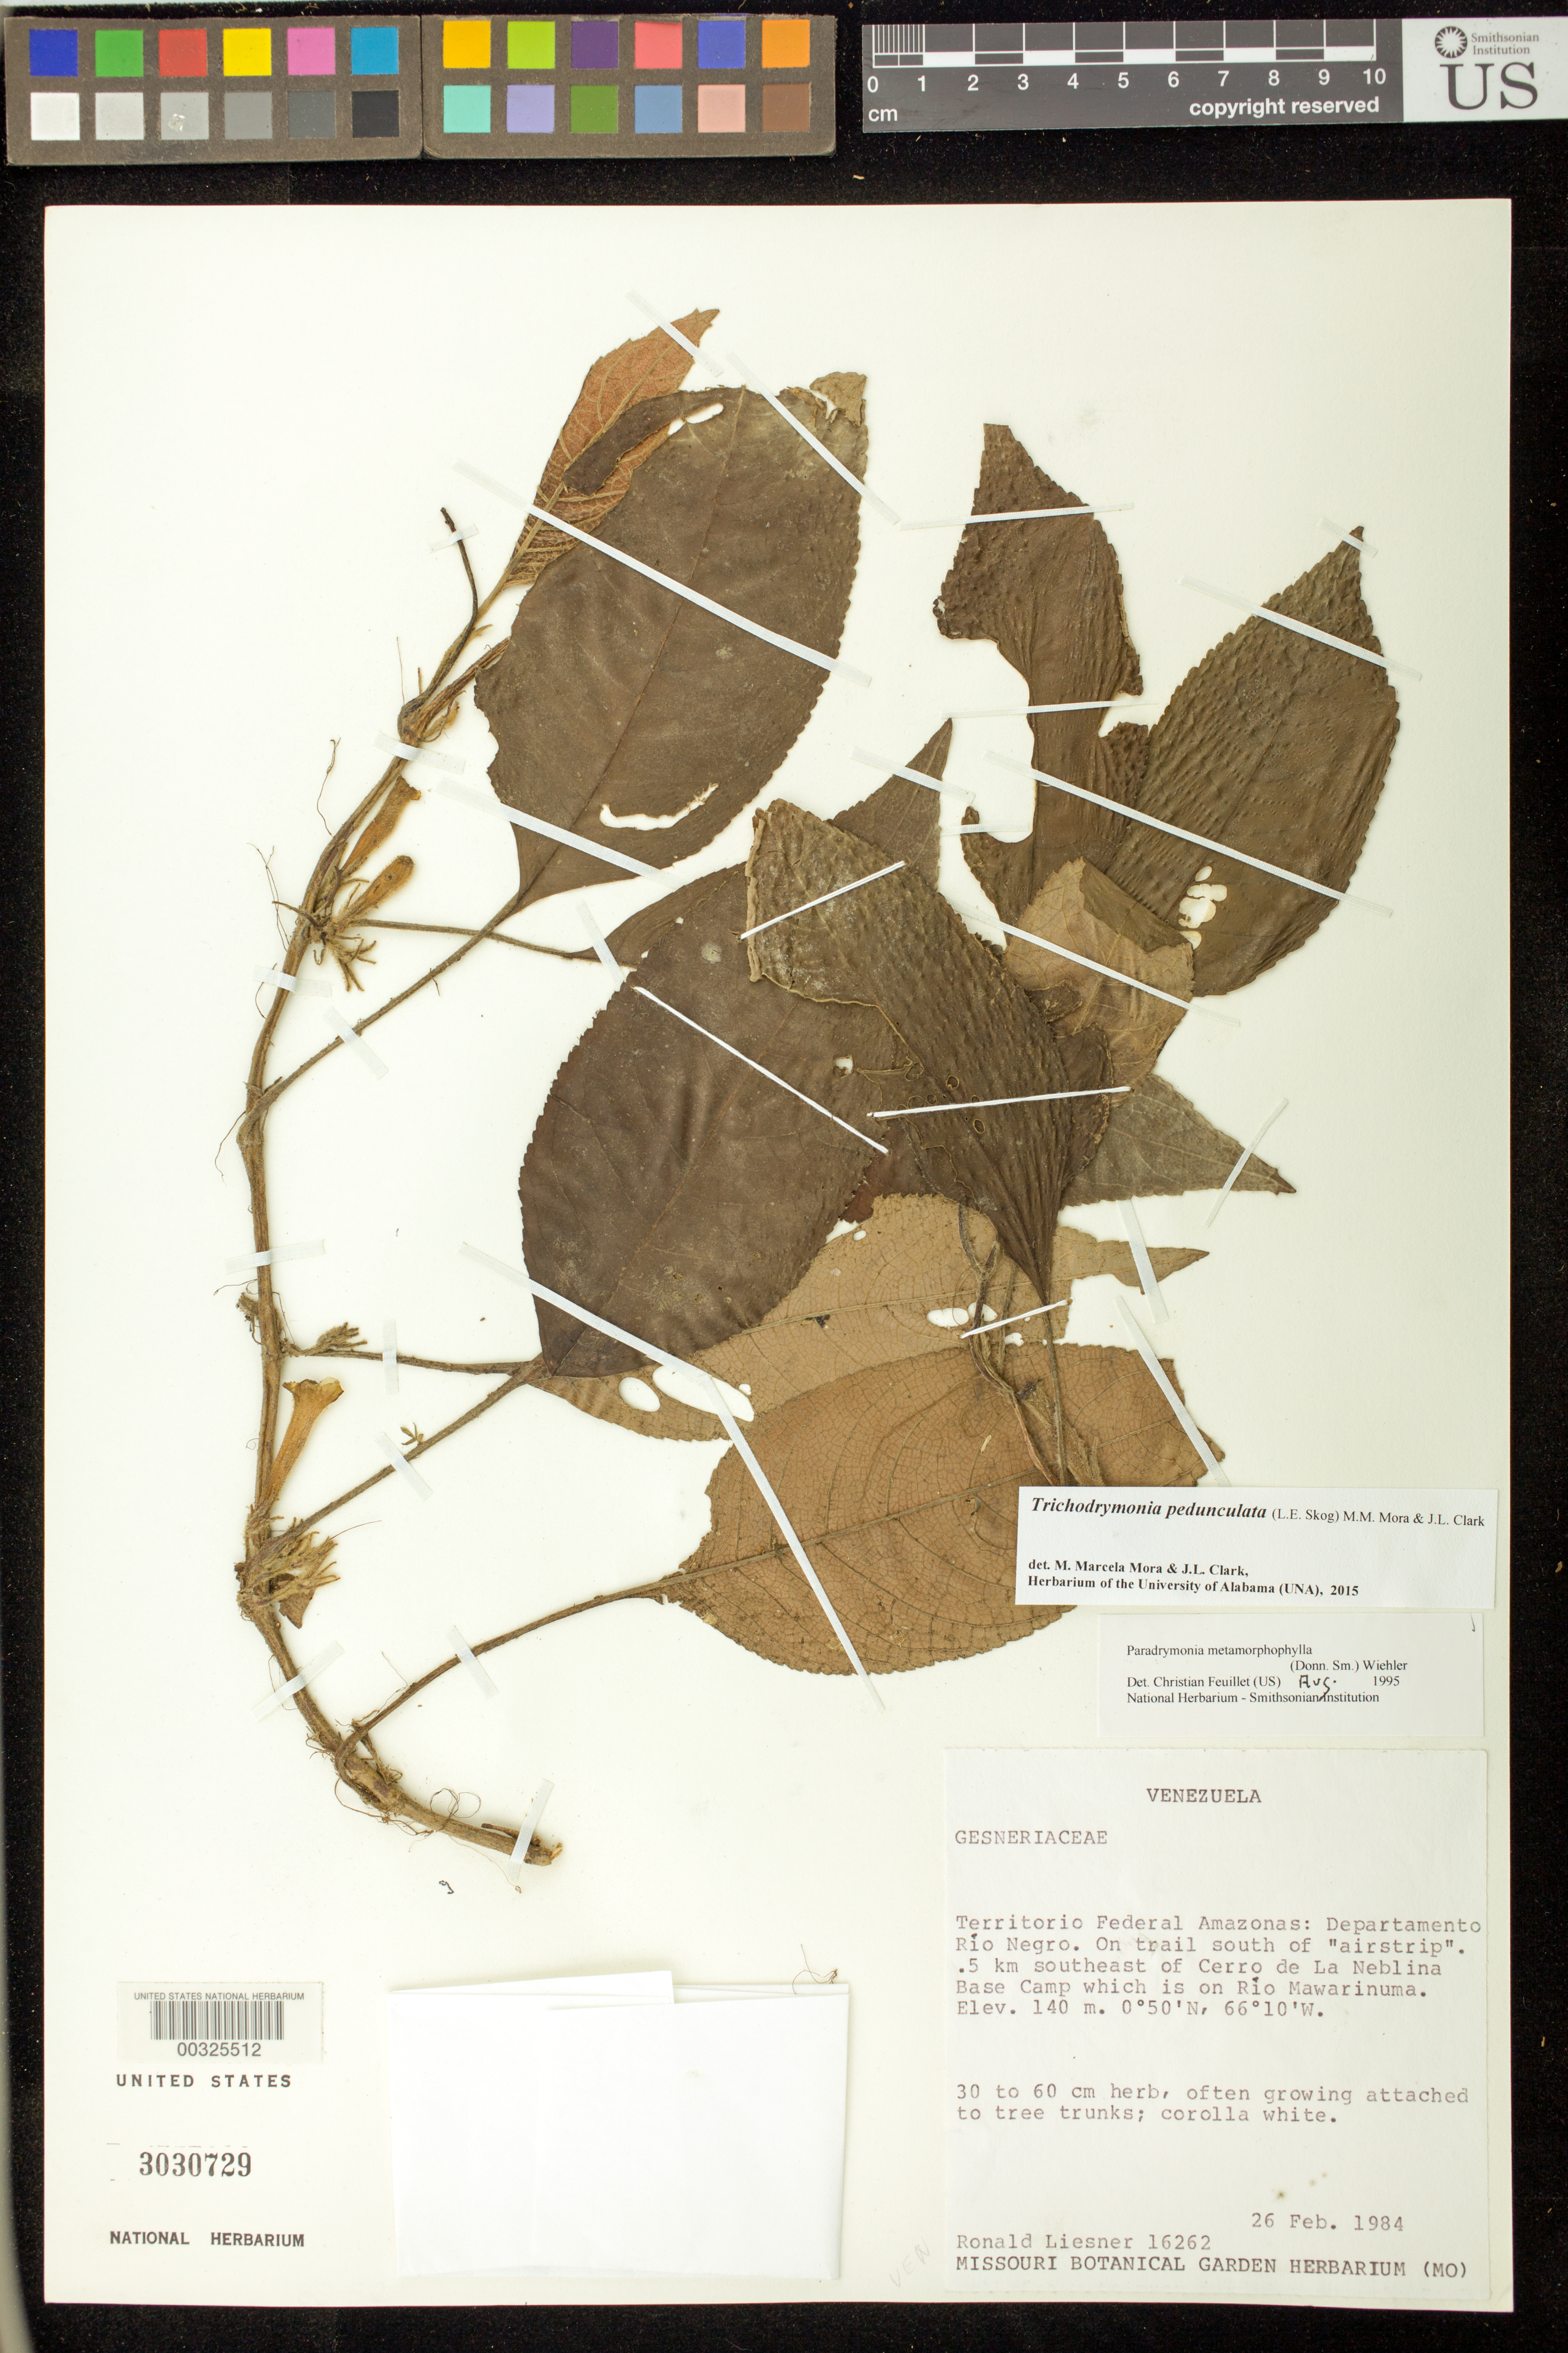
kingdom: Plantae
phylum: Tracheophyta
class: Magnoliopsida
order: Lamiales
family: Gesneriaceae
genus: Trichodrymonia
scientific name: Trichodrymonia pedunculata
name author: (L.E. Skog) M.M. Mora & J.L. Clark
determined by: Mora, M. M.; Clark, J. L.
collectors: R. L. Liesner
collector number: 16262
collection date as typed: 26 Feb 1984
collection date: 1984-02-26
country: Venezuela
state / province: Amazonas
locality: Departamento Rio Negro, on trail south of "airstrip", .5 km southeast of Cerro de La Neblina base camp which is on Rio Mawarinuma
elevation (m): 140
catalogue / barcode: US 3030729